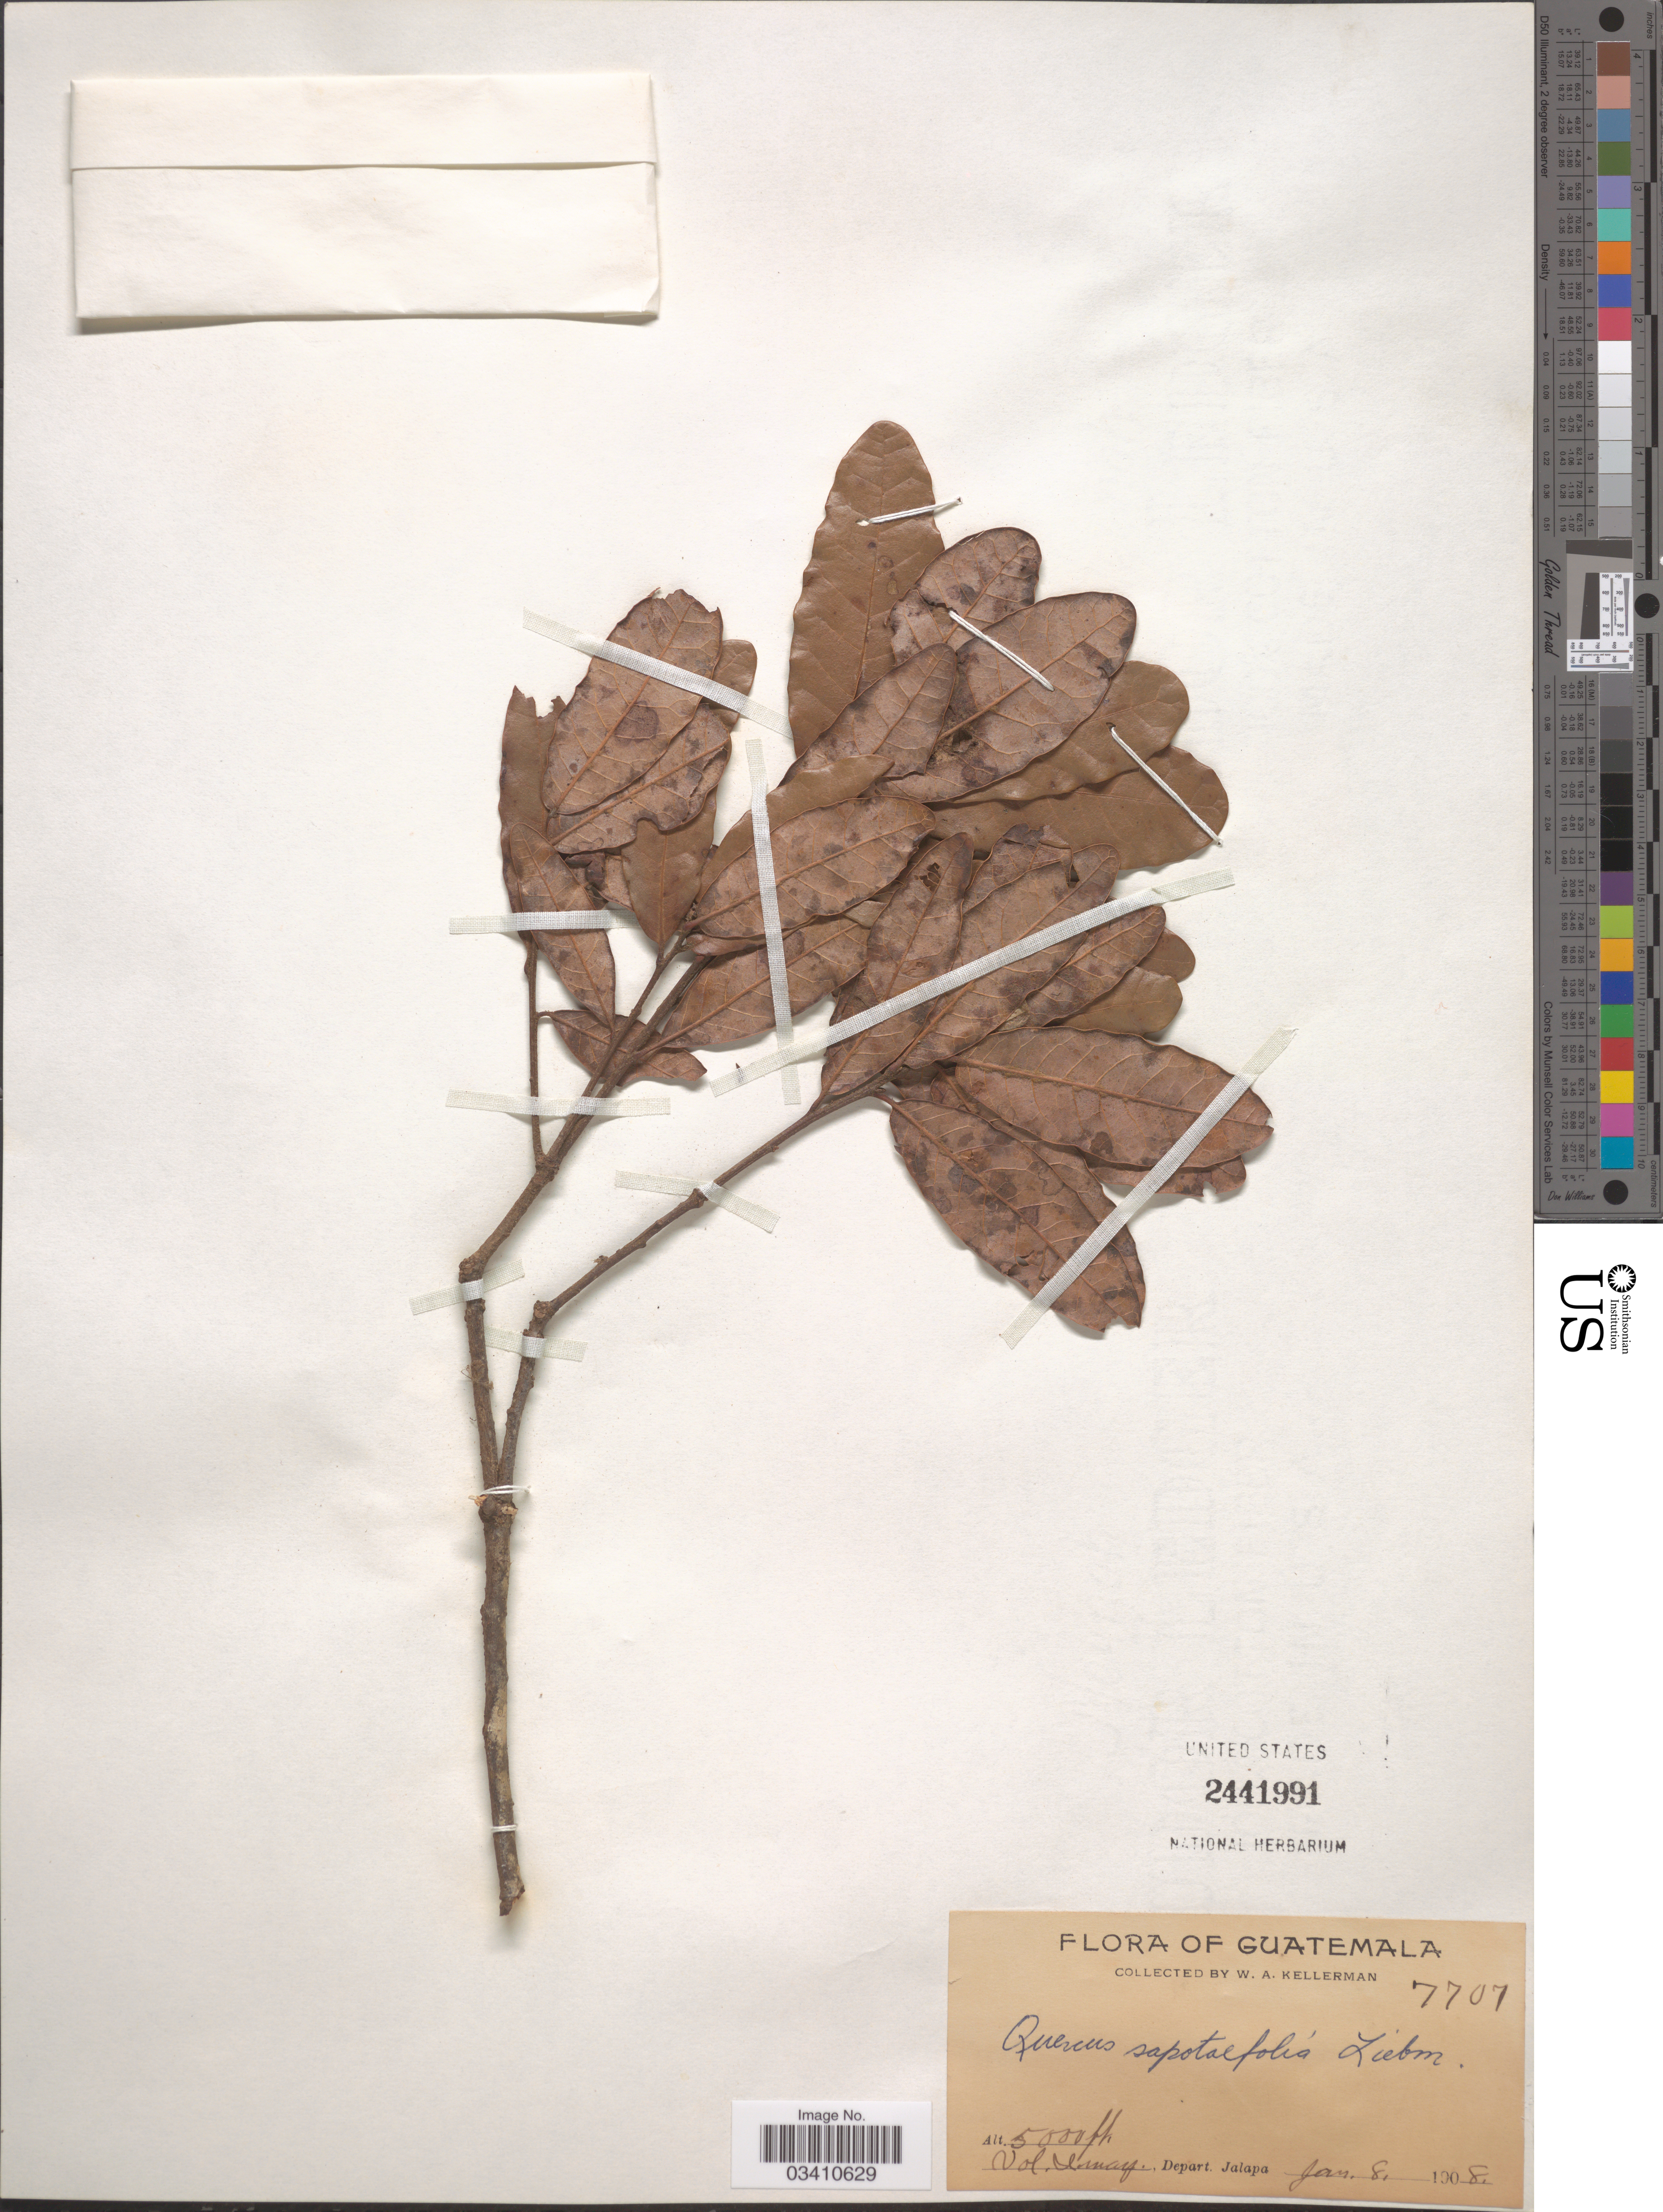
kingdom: Plantae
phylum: Tracheophyta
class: Magnoliopsida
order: Fagales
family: Fagaceae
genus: Quercus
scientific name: Quercus sapotaefolia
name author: Liebm.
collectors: W. Kellerman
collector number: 7707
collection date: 1908-01-08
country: Guatemala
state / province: Jalapa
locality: Vol. Jumay, Depart. Jalapa.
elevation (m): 1524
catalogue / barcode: US 2441991